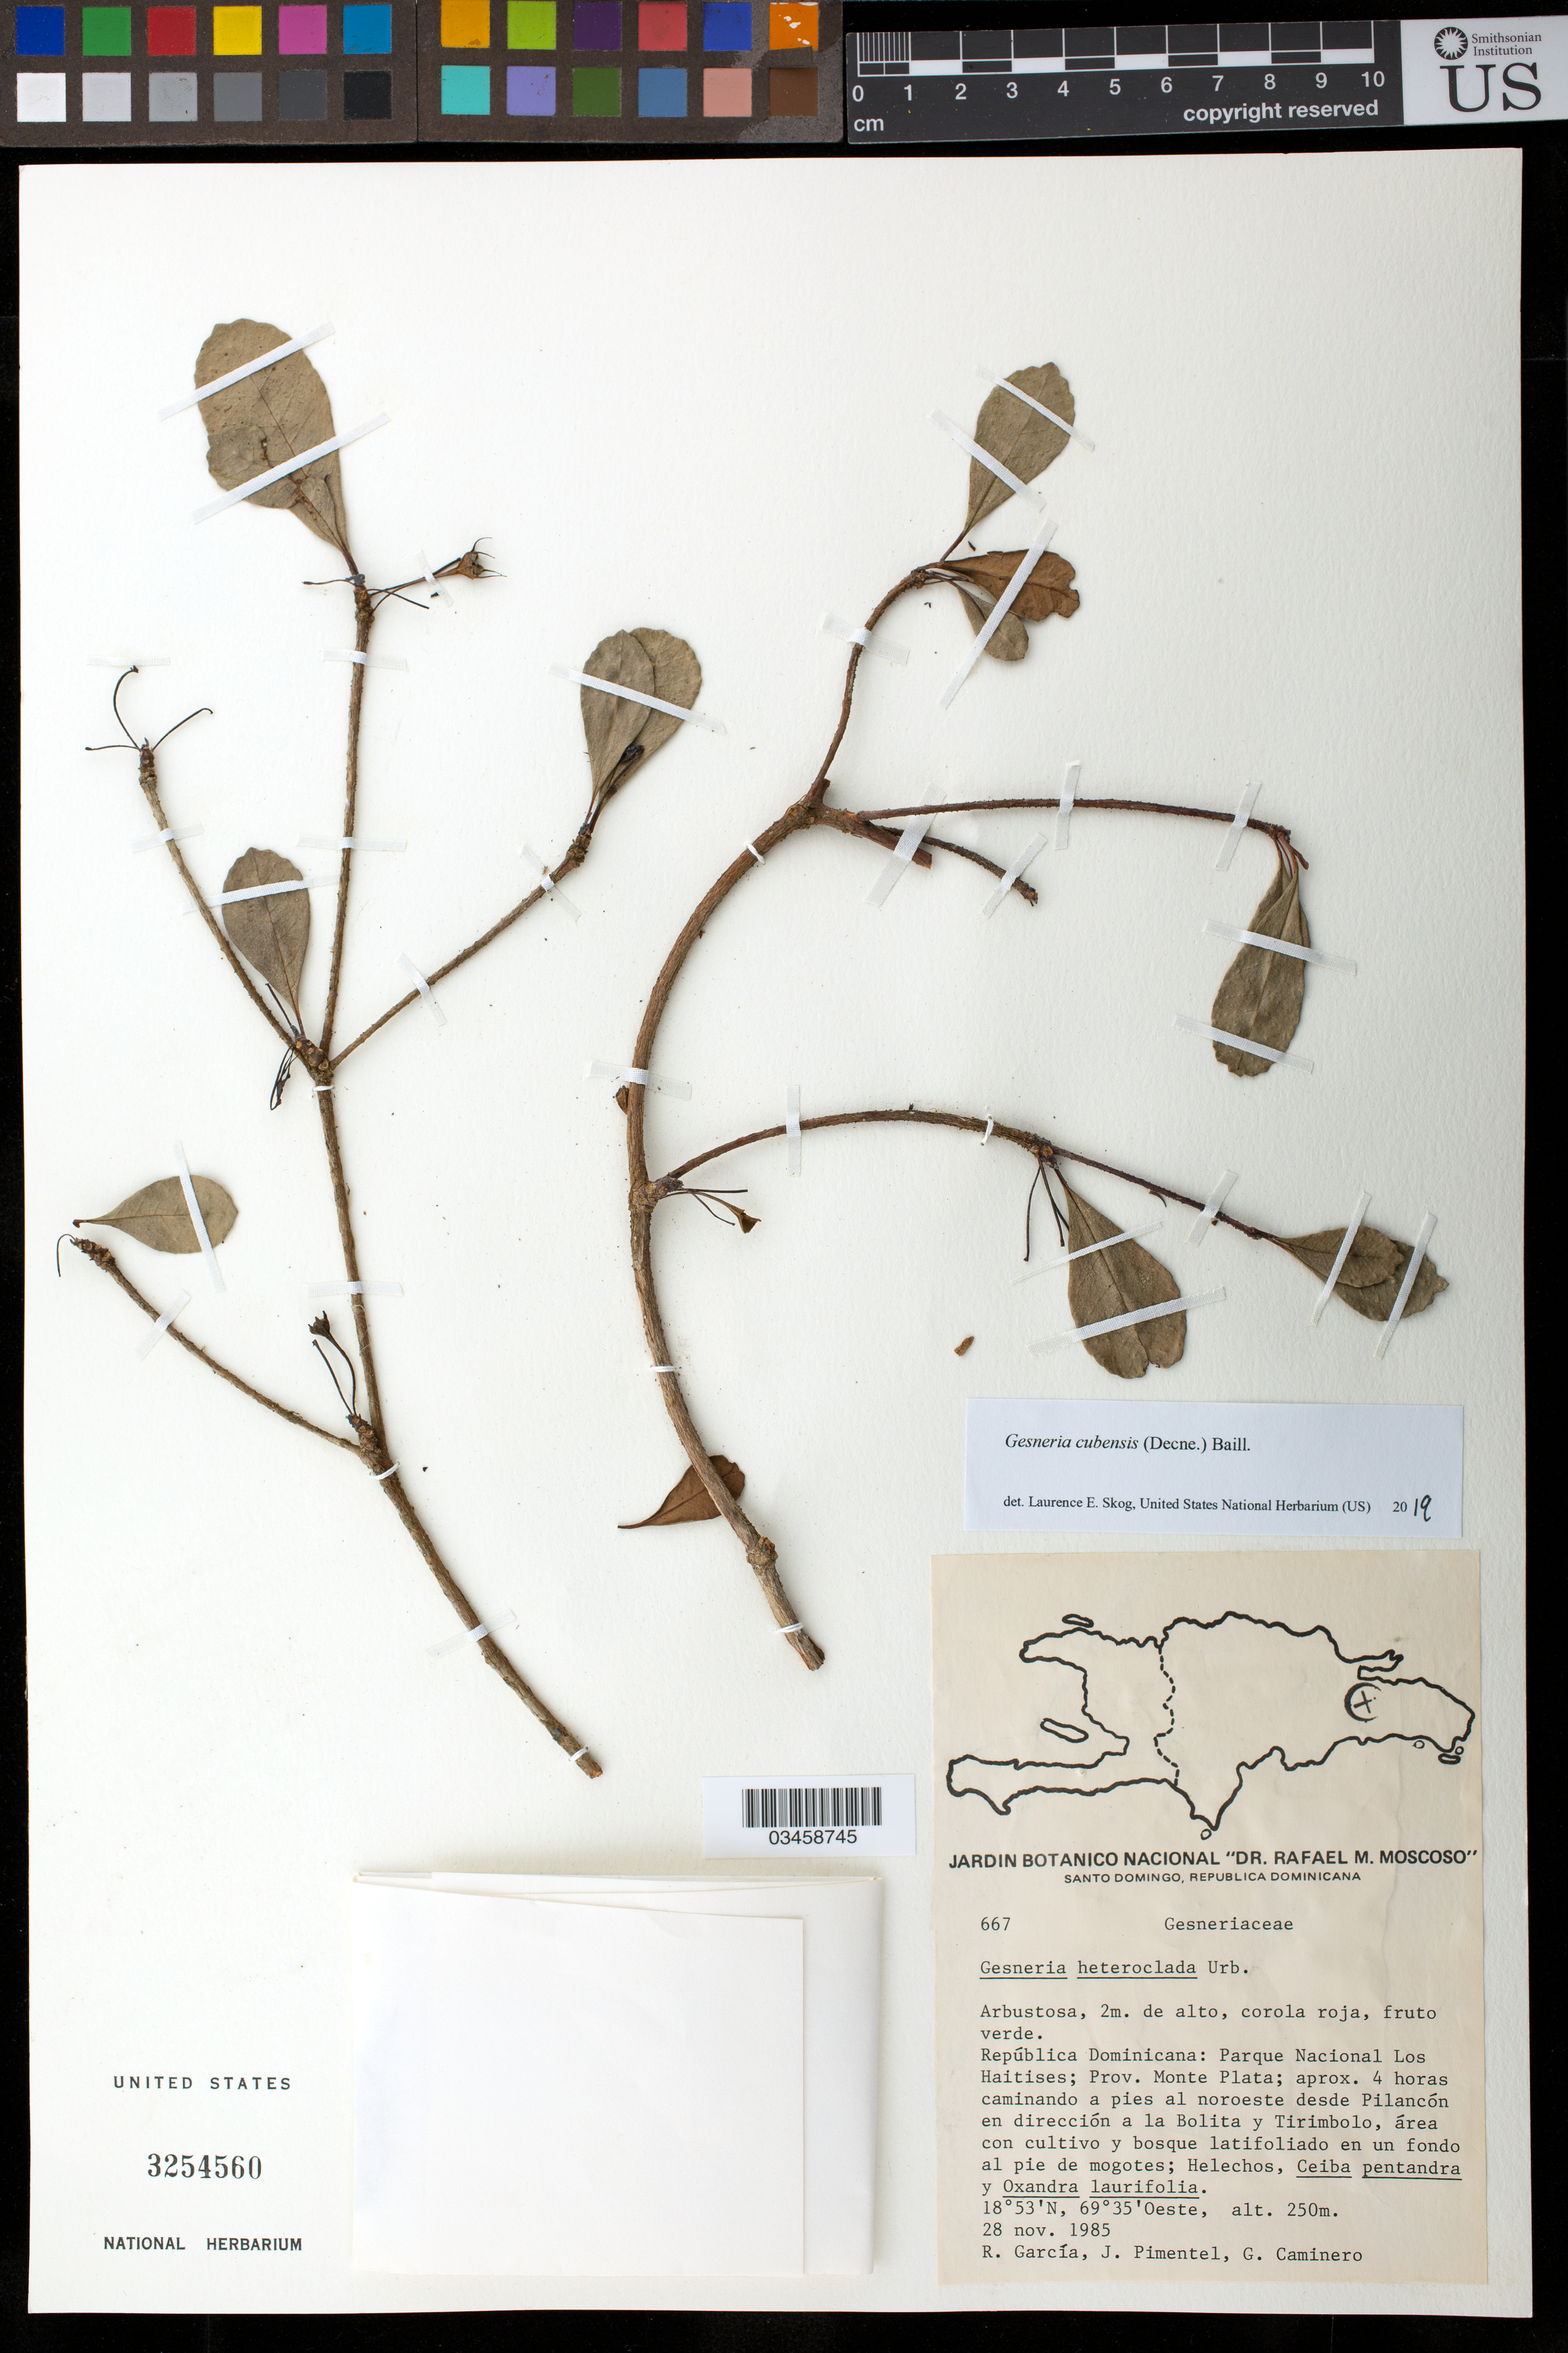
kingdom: Plantae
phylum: Tracheophyta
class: Magnoliopsida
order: Lamiales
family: Gesneriaceae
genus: Gesneria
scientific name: Gesneria cubensis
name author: (Decne.) Baill.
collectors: R. García, J. Pimentel & G. Caminero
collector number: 667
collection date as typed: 28 Nov 1985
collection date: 1985-11-28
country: Dominican Republic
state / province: Monte Plata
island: Hispaniola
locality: Republica Dominicana: Parque Nacional Los Haitises; aprox. 4 horas caminando a pies al noroeste desde Pilancon en direccion a la Bolita y Tirimbolo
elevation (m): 250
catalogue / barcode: US 3254560